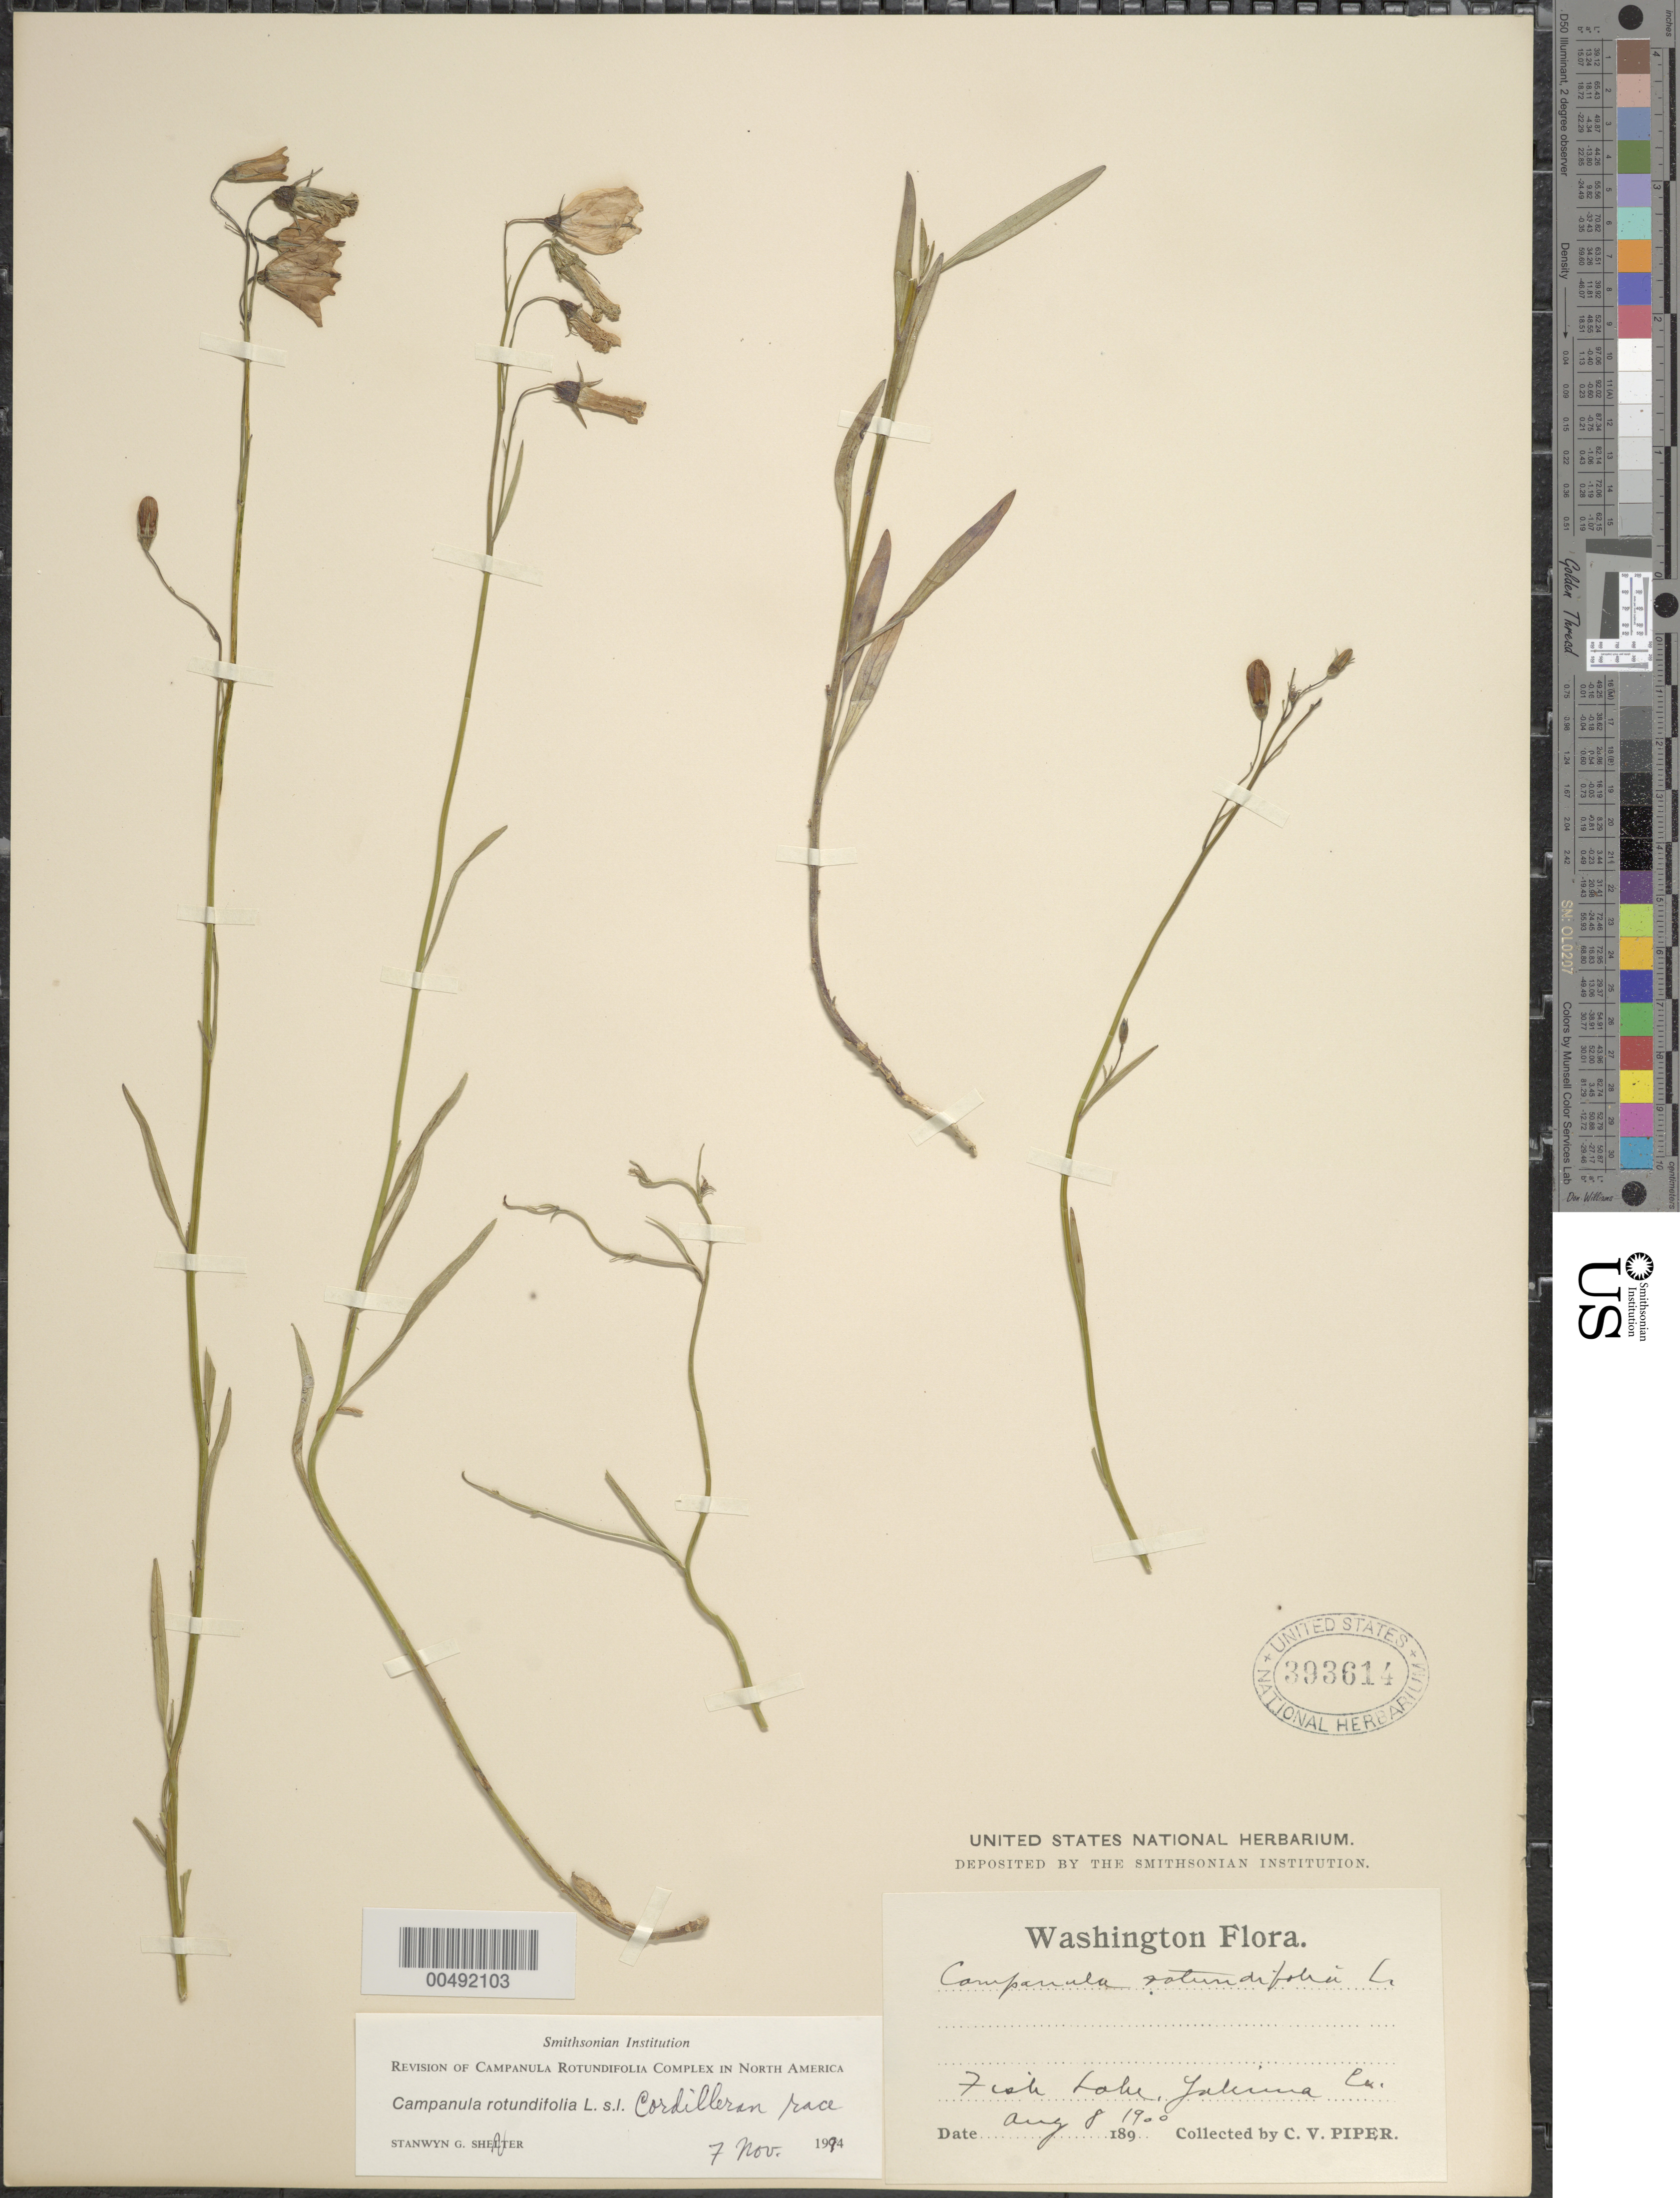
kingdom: Plantae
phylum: Tracheophyta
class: Magnoliopsida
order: Asterales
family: Campanulaceae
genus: Campanula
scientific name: Campanula rotundifolia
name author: L.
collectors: C. V. Piper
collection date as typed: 08 Aug 1900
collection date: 1900-08-08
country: United States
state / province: Washington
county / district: Yakima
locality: Fish Lake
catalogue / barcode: US 393614